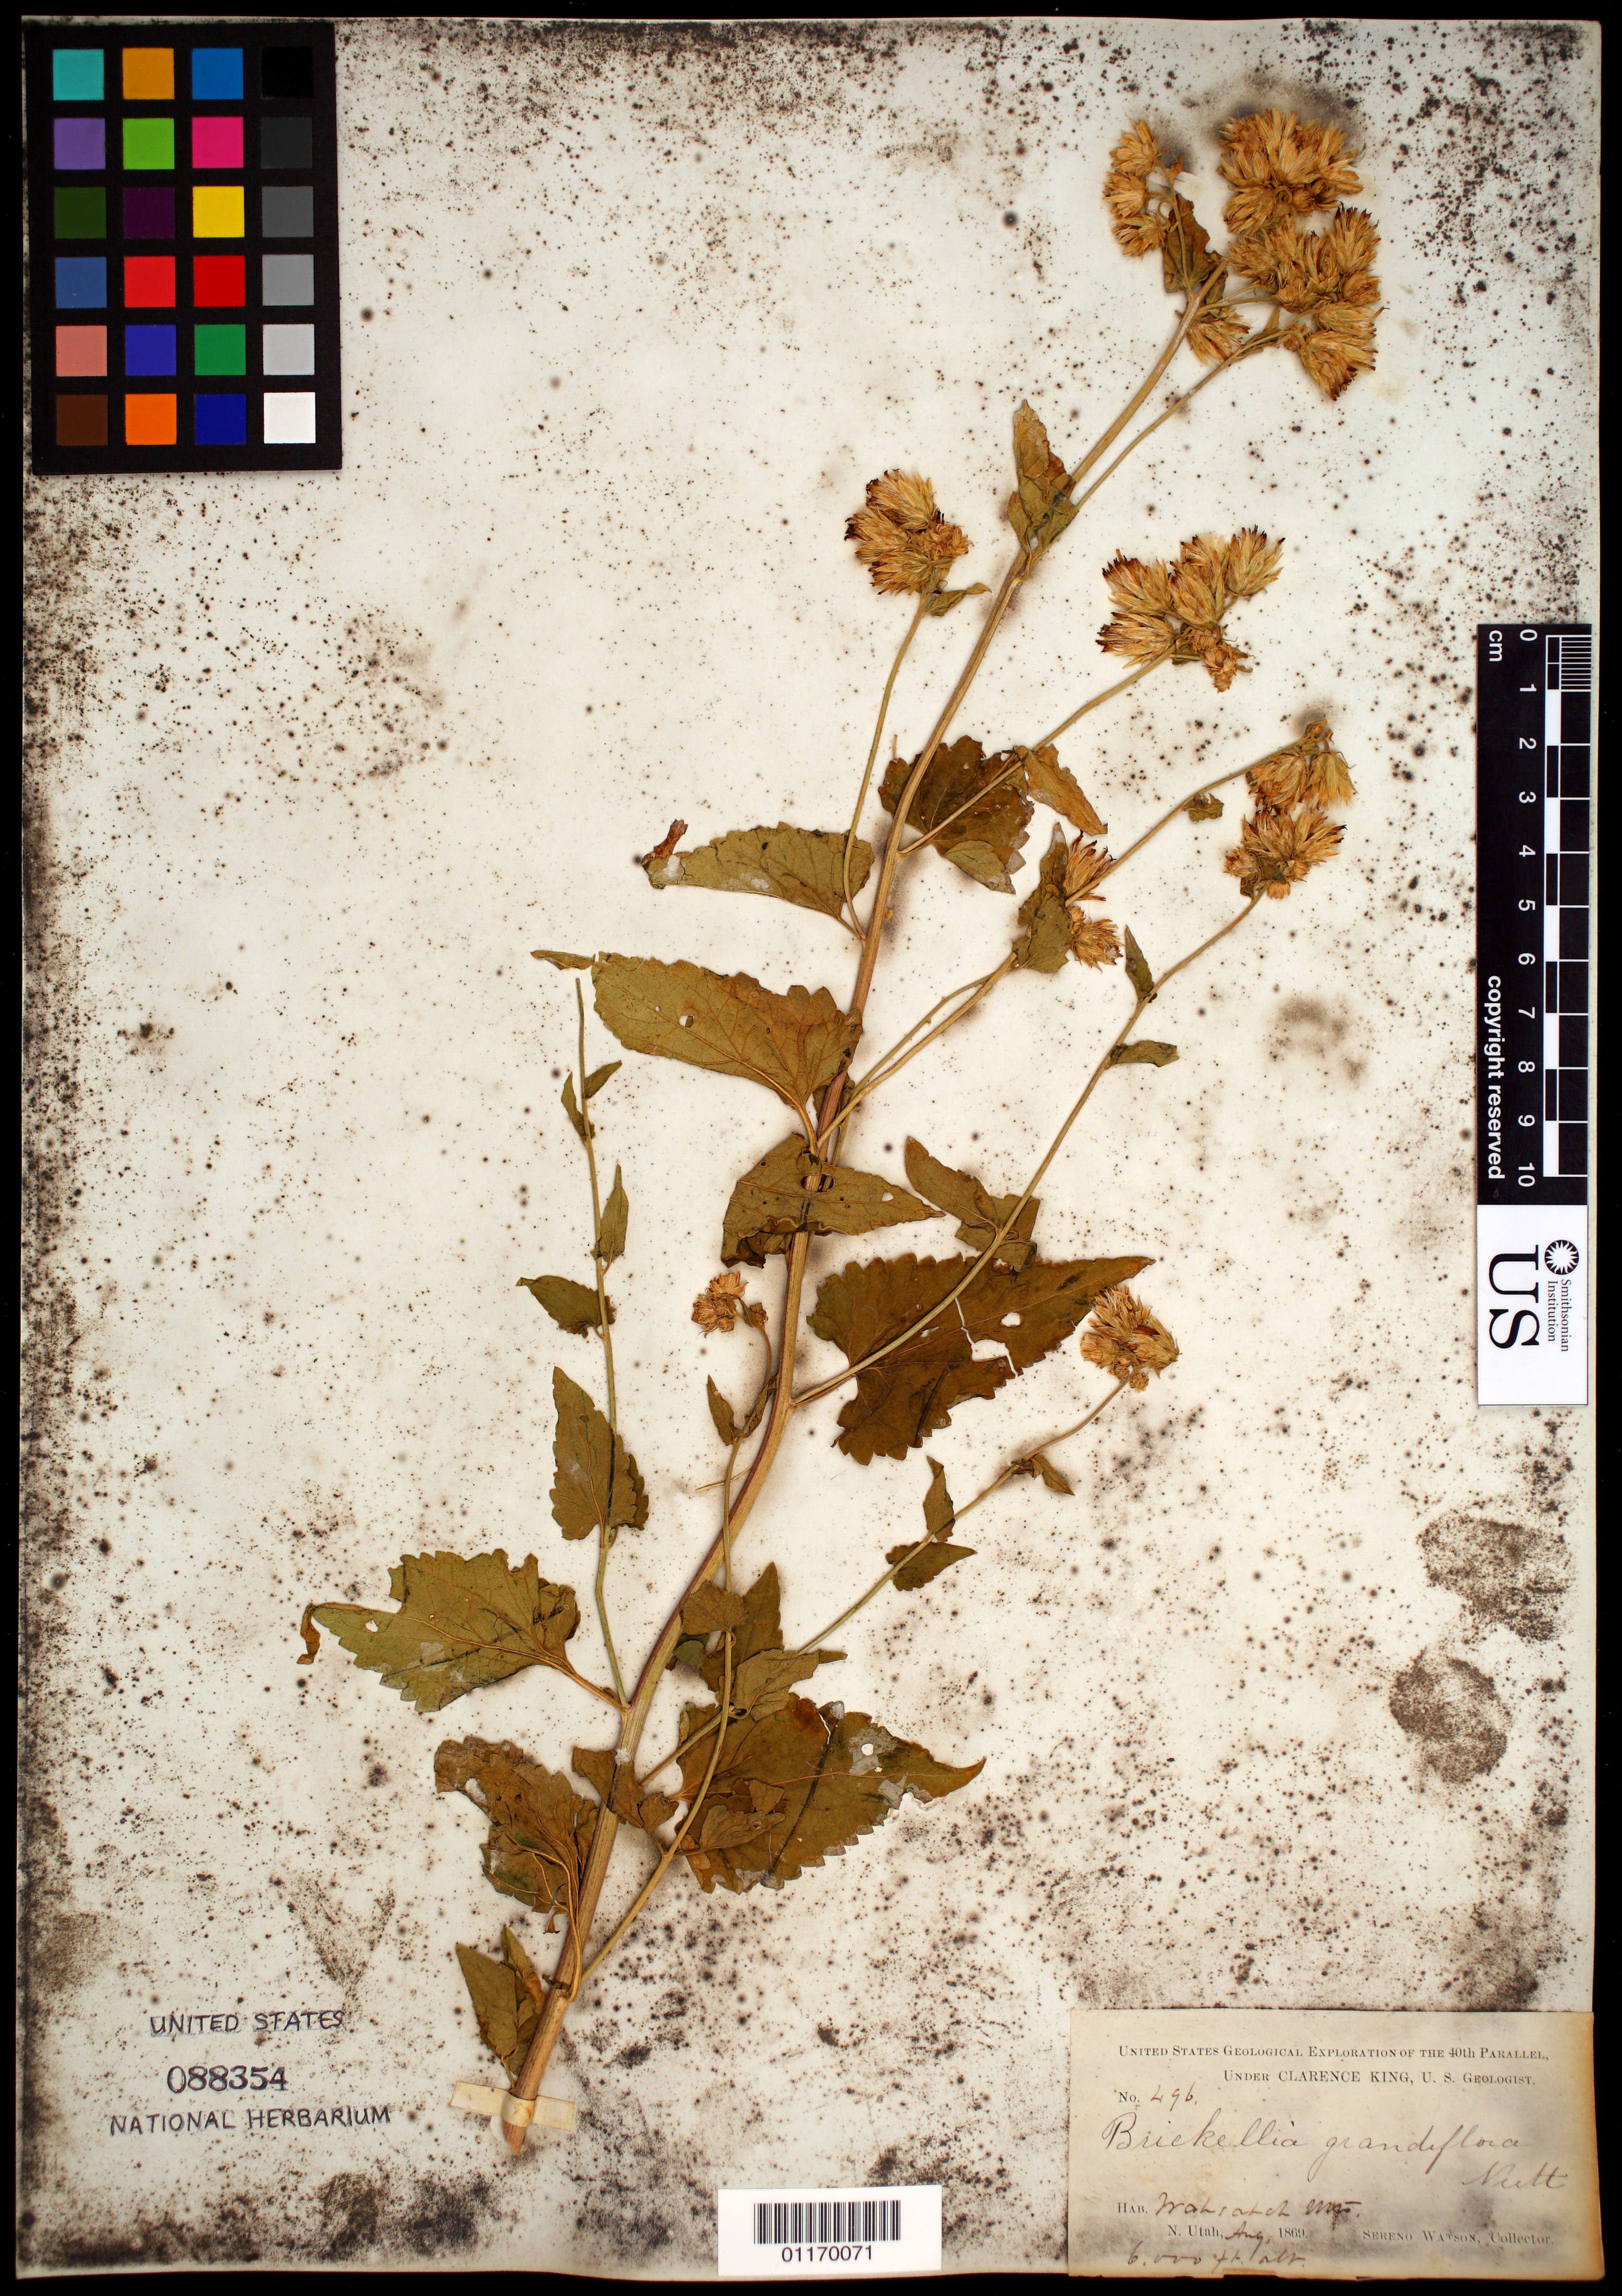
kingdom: Plantae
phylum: Tracheophyta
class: Magnoliopsida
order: Asterales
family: Asteraceae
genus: Brickellia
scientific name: Brickellia grandiflora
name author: (Hook.) Nutt.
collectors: S. Watson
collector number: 496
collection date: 1869-08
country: United States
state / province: Utah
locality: Wasatch Mts.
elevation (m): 1829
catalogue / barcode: US 88354